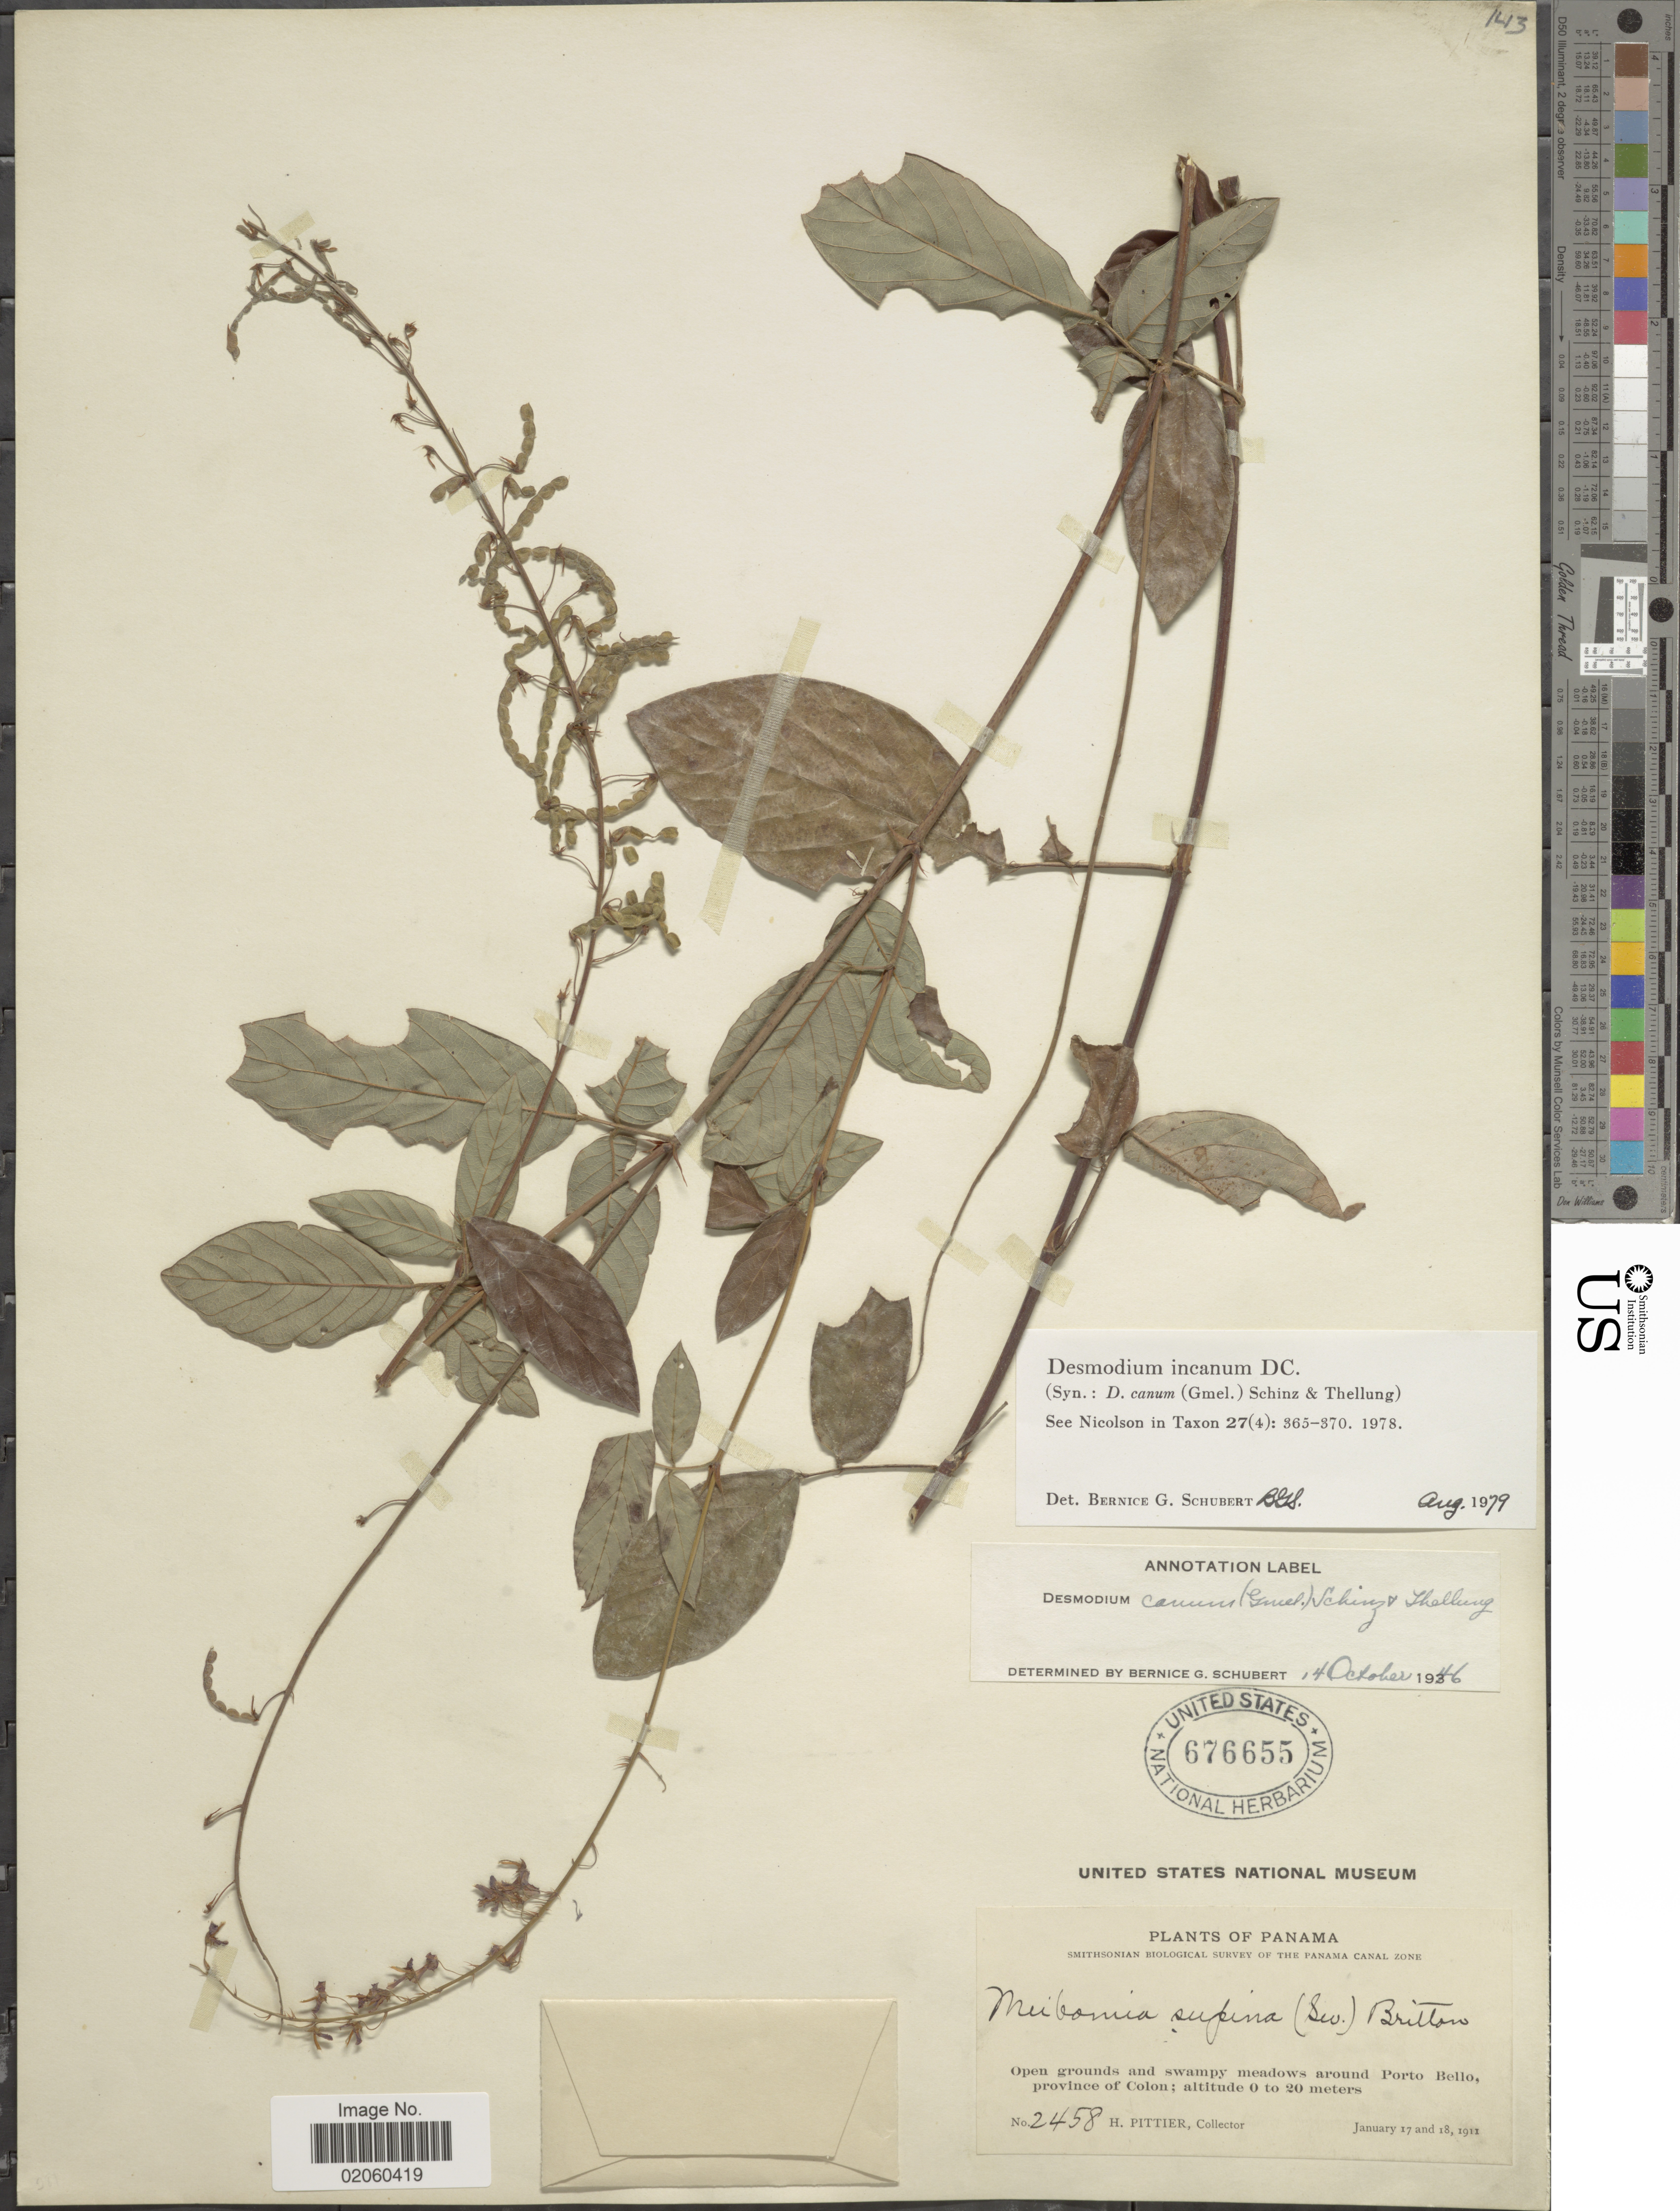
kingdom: Plantae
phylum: Tracheophyta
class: Magnoliopsida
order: Fabales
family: Fabaceae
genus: Desmodium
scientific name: Desmodium incanum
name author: (Sw.) DC.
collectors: H. F. Pittier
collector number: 2458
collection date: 1911-01-17/1911-01-18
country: Panama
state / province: Colón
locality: Open grounds and swampy meadows around Porto Bello, province of Colon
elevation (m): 0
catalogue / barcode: US 676655